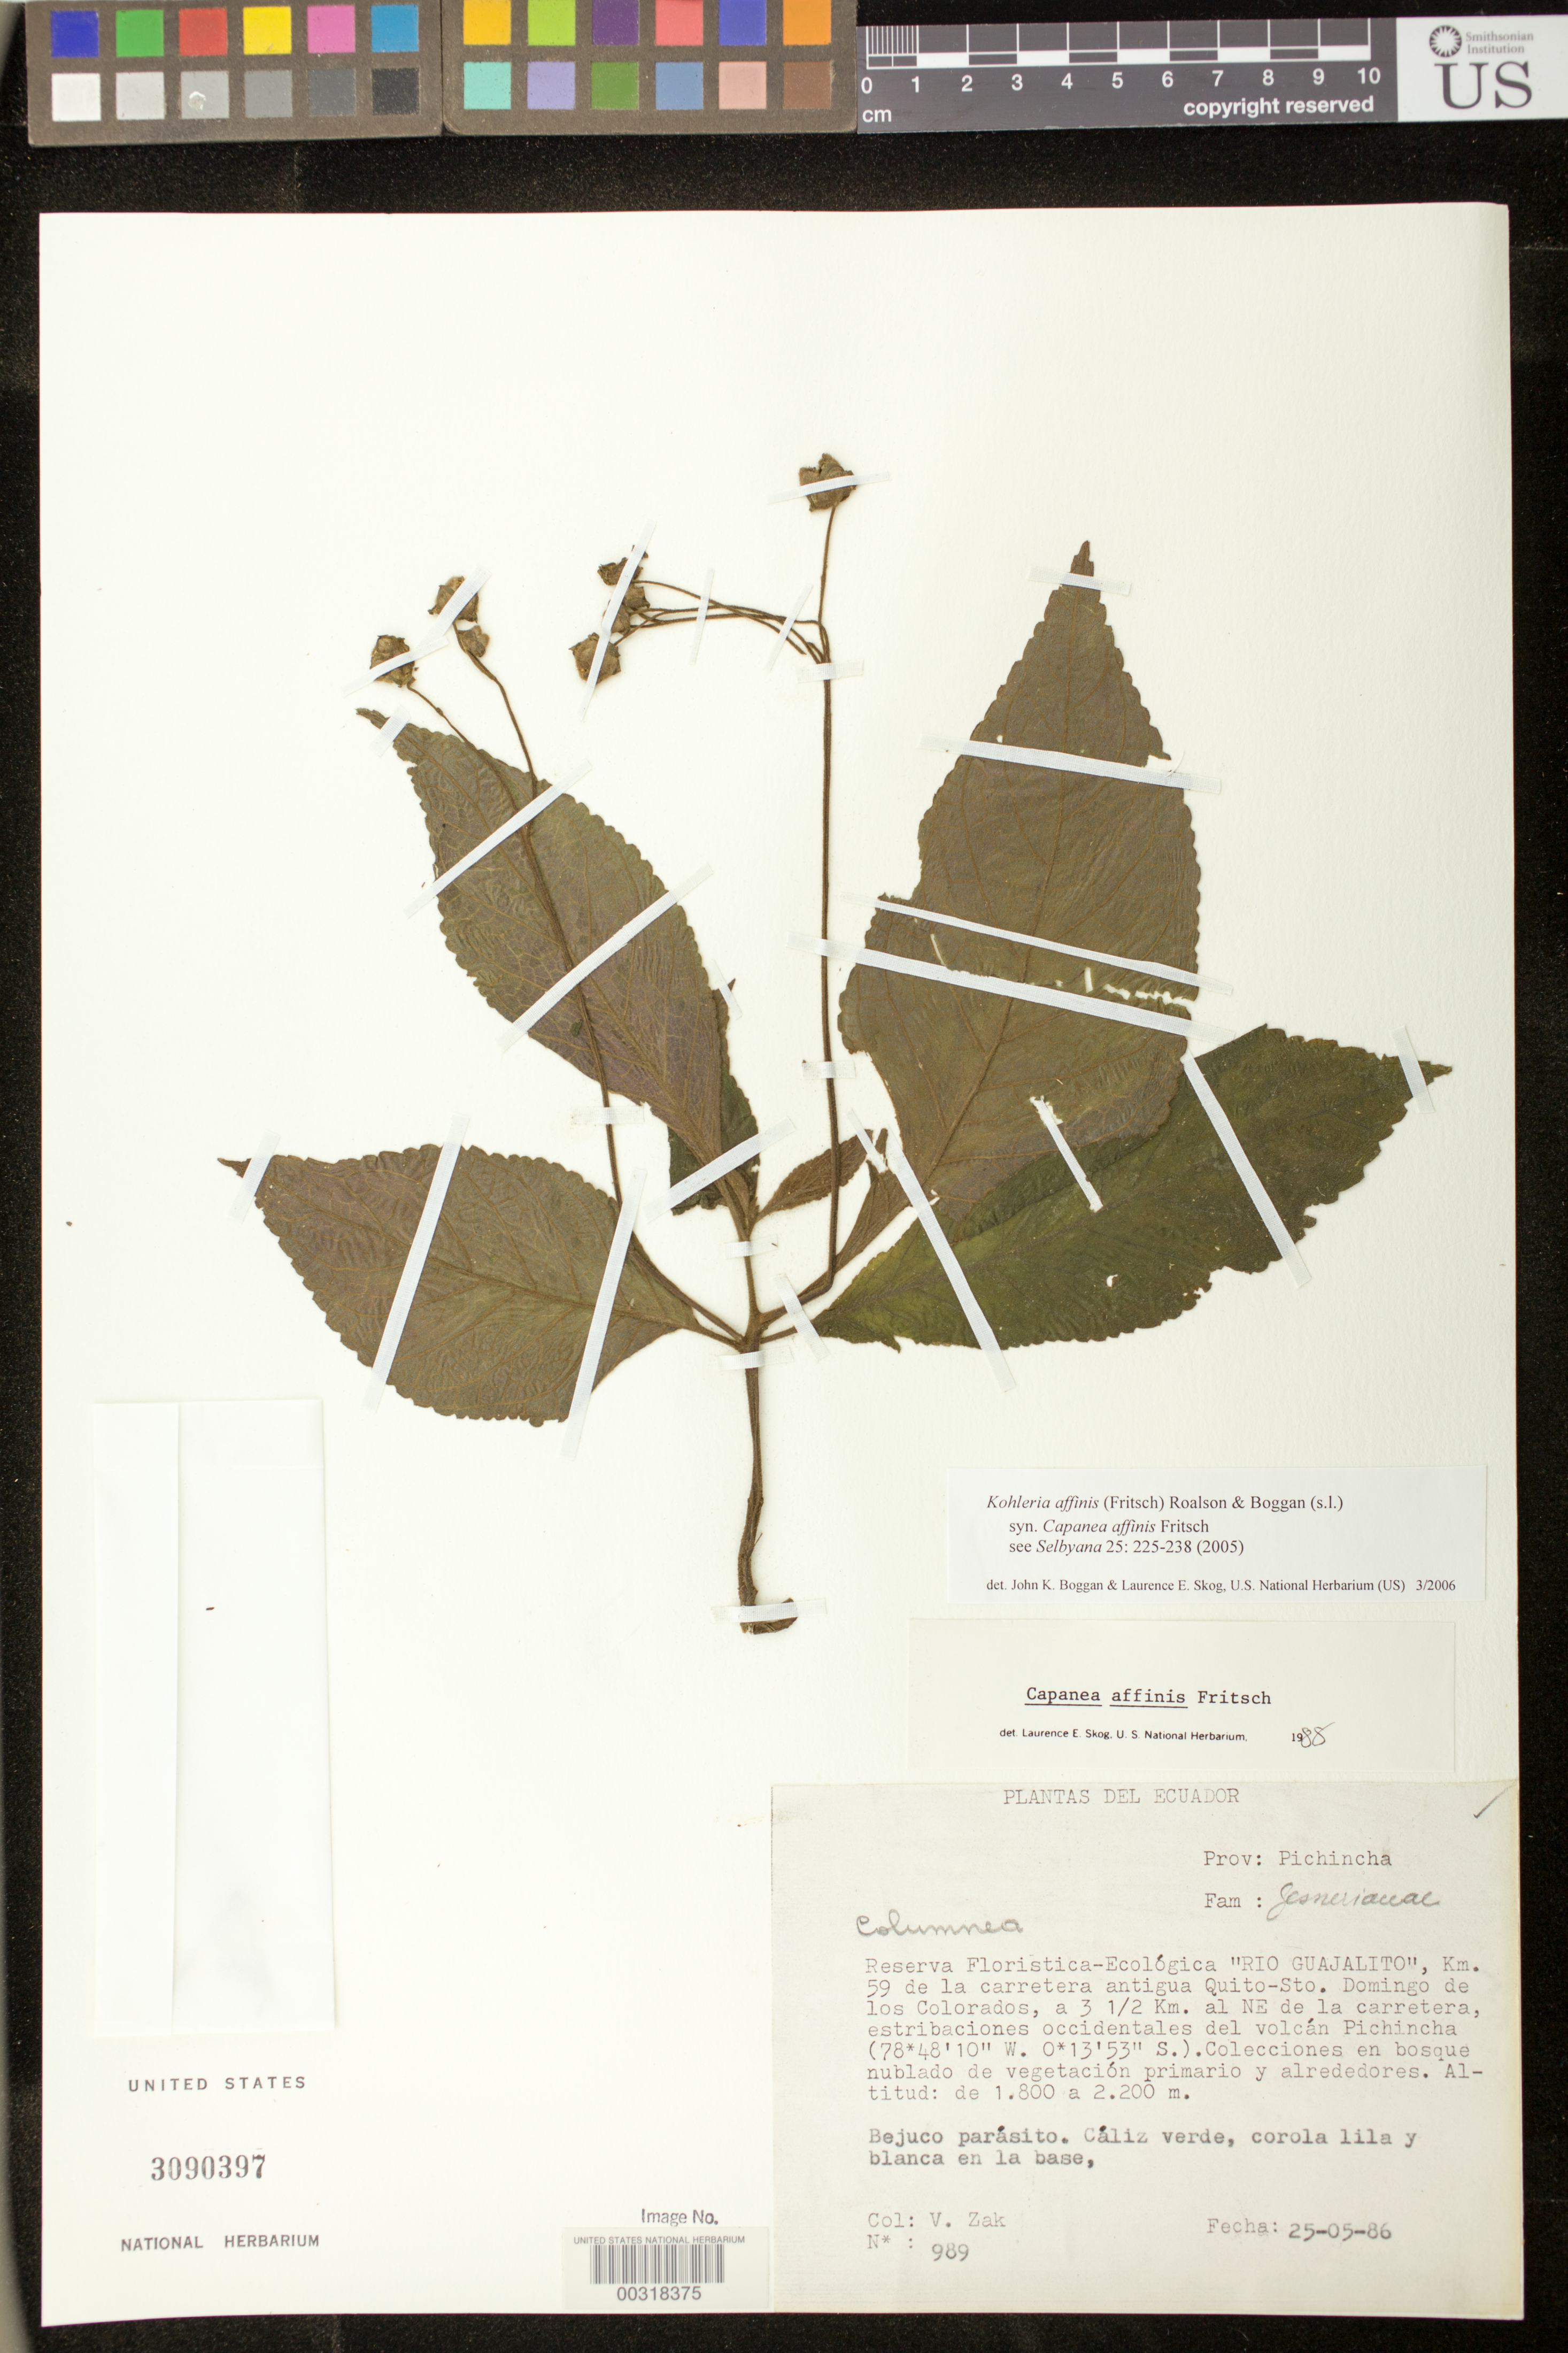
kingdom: Plantae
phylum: Tracheophyta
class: Magnoliopsida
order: Lamiales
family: Gesneriaceae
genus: Kohleria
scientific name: Kohleria affinis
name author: (Fritsch) Roalson & Boggan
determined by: Boggan, J. K.; Skog, L. E.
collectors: V. Zak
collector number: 989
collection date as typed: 25 May 1986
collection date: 1986-05-25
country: Ecuador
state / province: Pichincha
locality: Reserva Floristica-Ecologica "Rio Guajalito", km 59 from the old Quito-Sto. Domingo de los Colorados highway, ...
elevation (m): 1800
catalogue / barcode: US 3090397